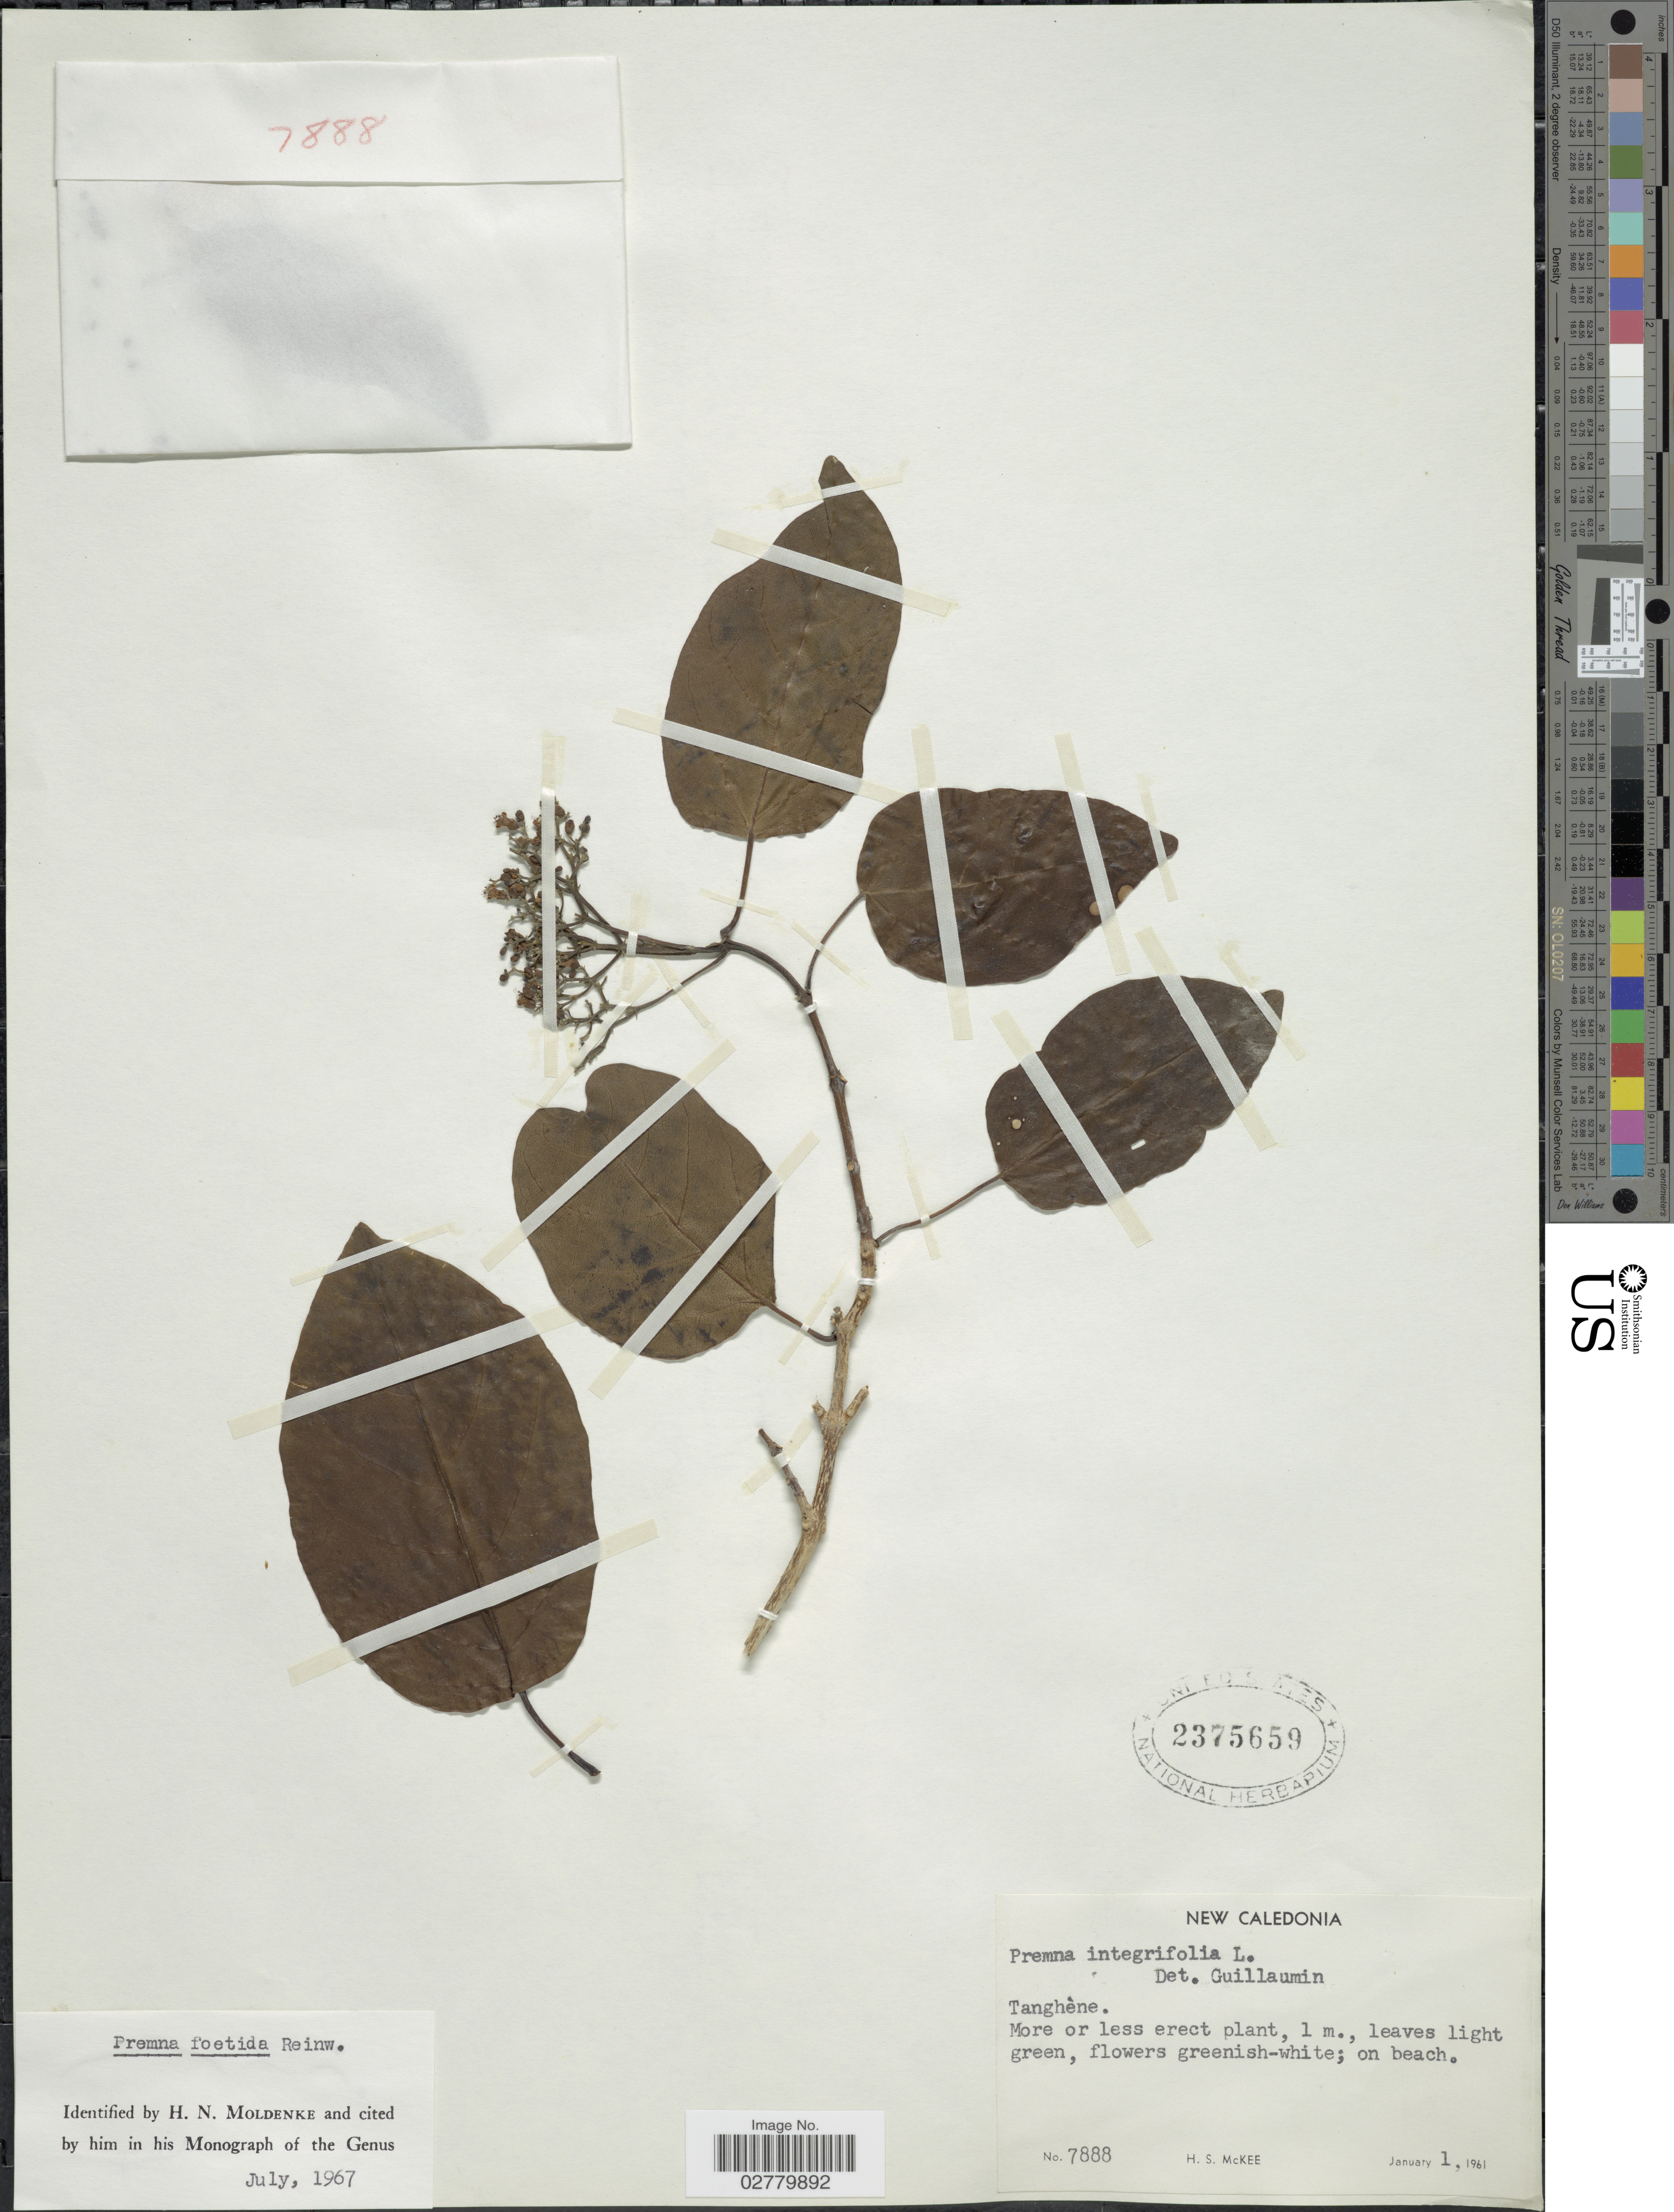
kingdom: Plantae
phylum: Tracheophyta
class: Magnoliopsida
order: Lamiales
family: Lamiaceae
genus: Premna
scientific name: Premna foetida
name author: Reinw. ex Blume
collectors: H. S. McKee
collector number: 7888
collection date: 1961-01-01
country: New Caledonia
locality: New Caledonia. Tanghene.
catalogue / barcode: US 2375659